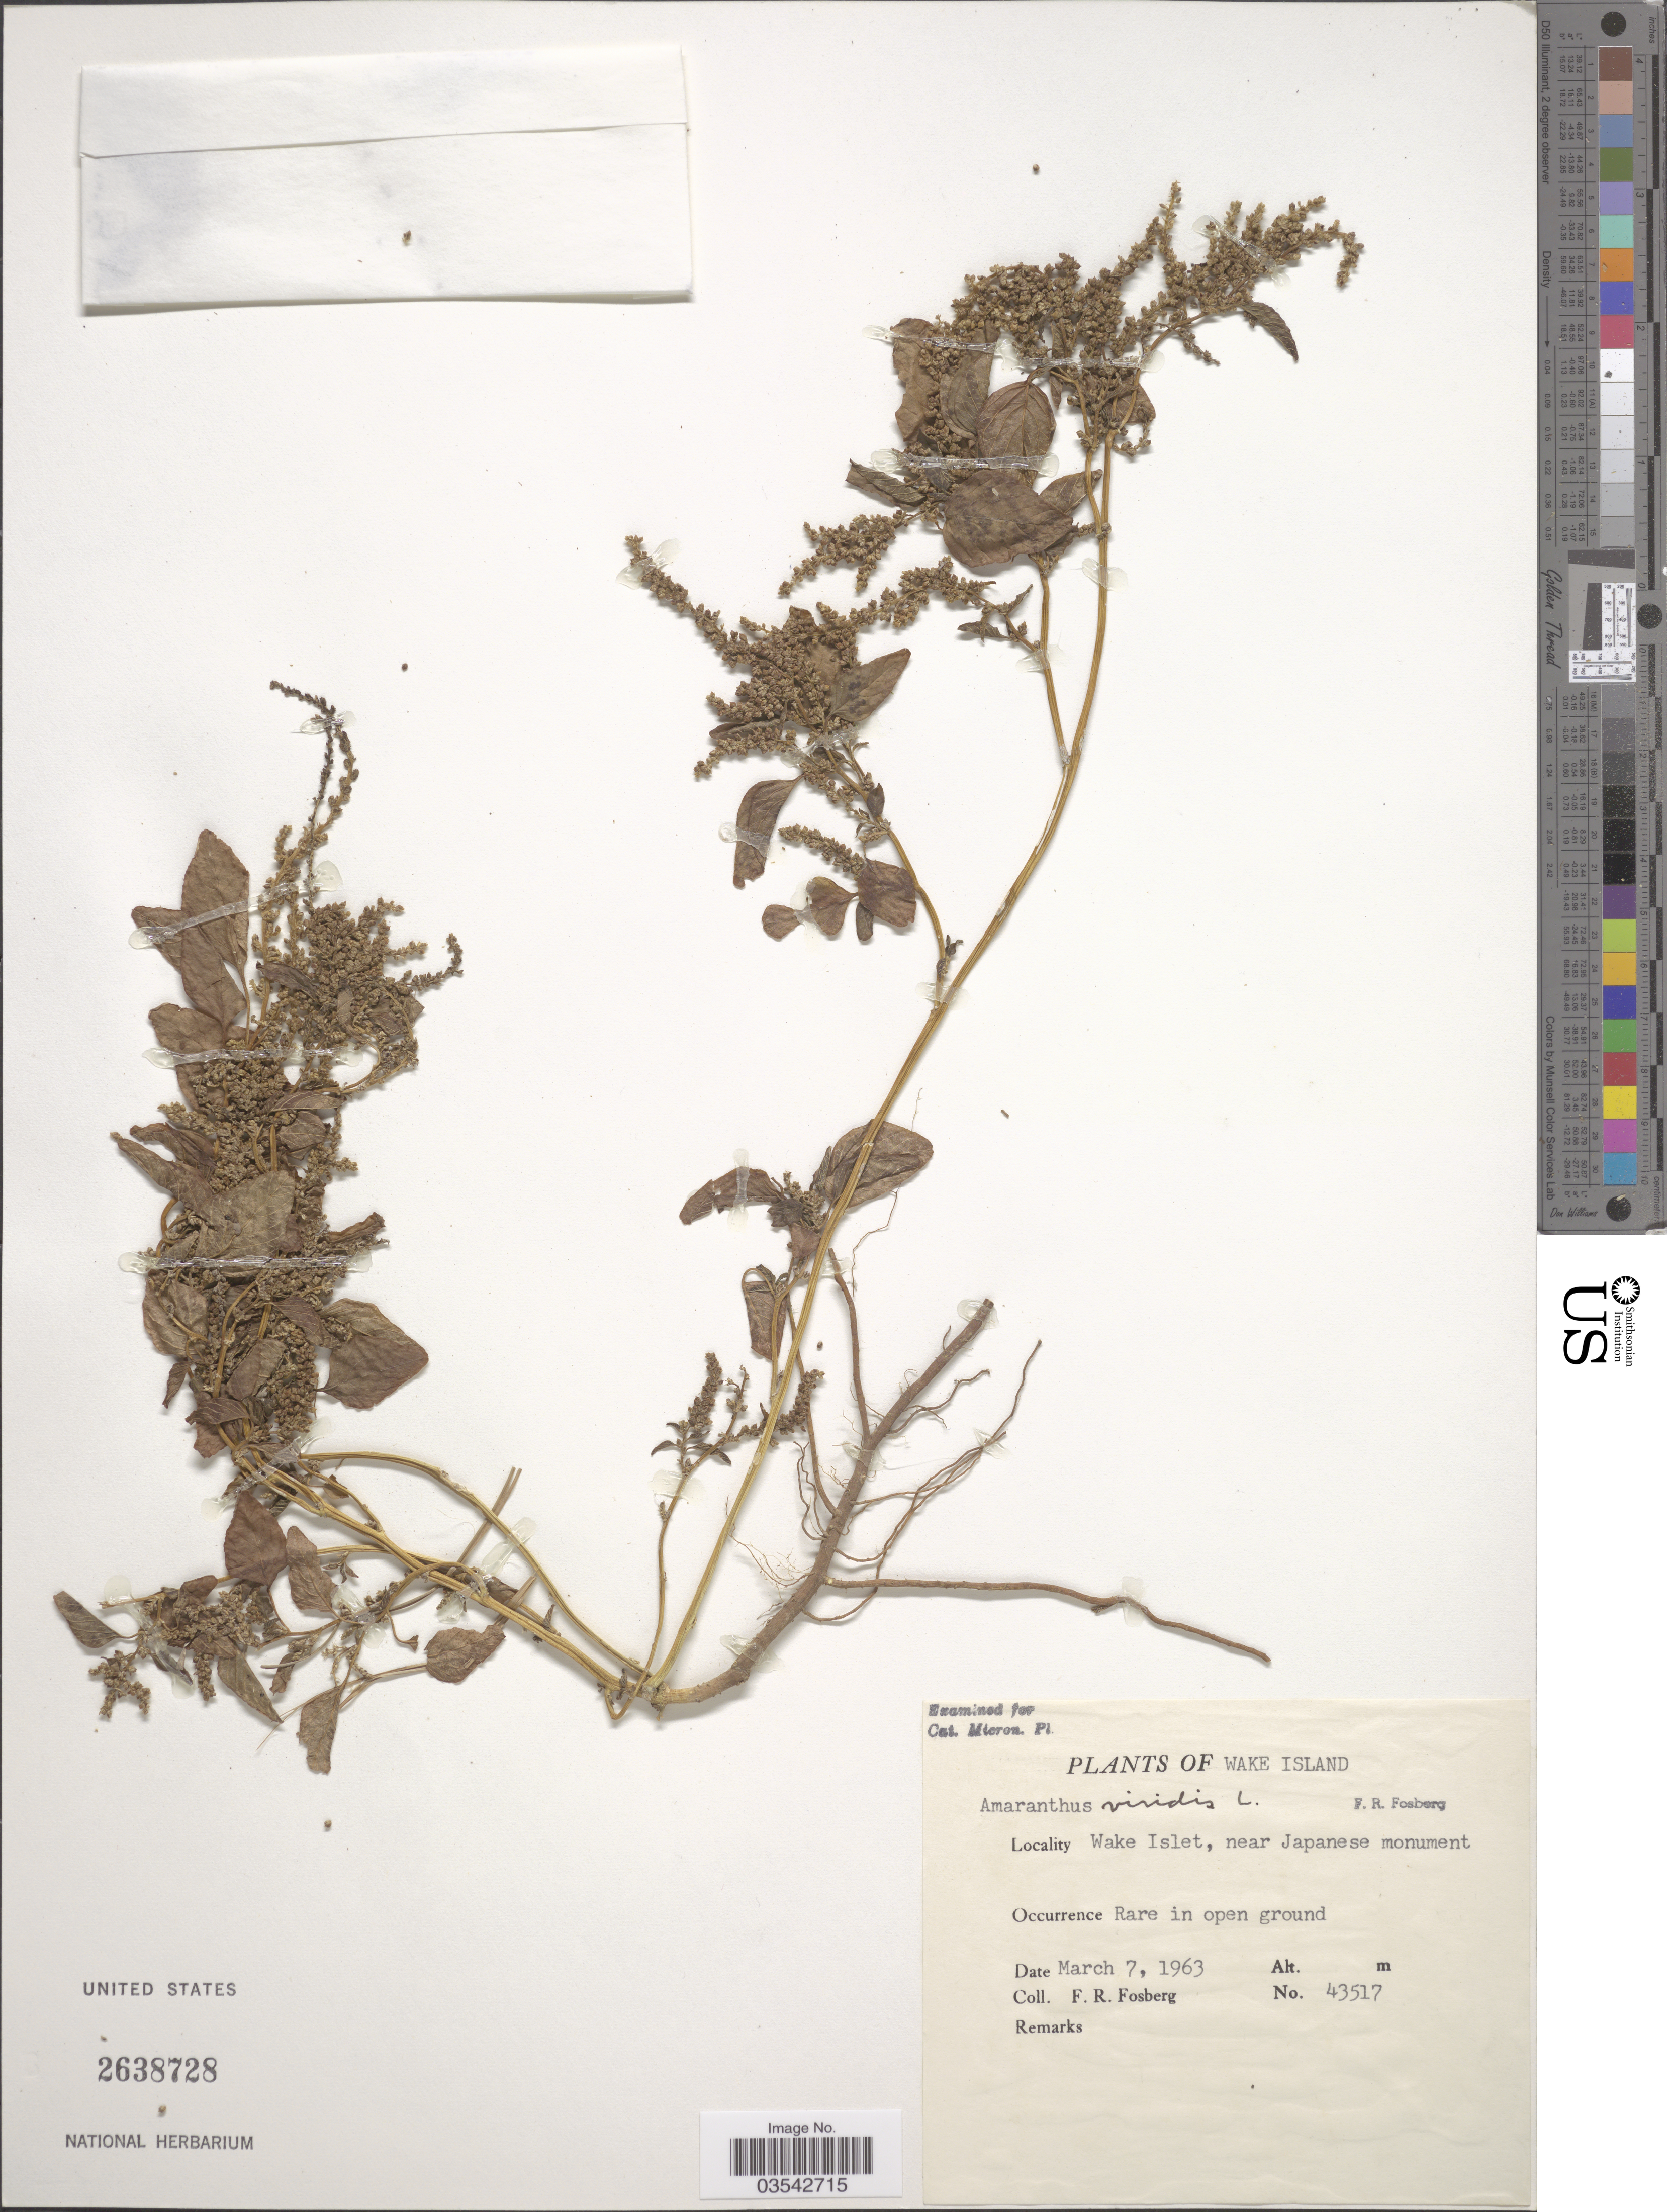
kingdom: Plantae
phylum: Tracheophyta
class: Magnoliopsida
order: Caryophyllales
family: Amaranthaceae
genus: Amaranthus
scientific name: Amaranthus viridis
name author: L.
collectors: F. R. Fosberg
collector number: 43517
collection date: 1963-03-07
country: U.S. Administered Pacific Islands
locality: Wake Island. Wake Islet, near Japanese monument.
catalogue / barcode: US 2638728